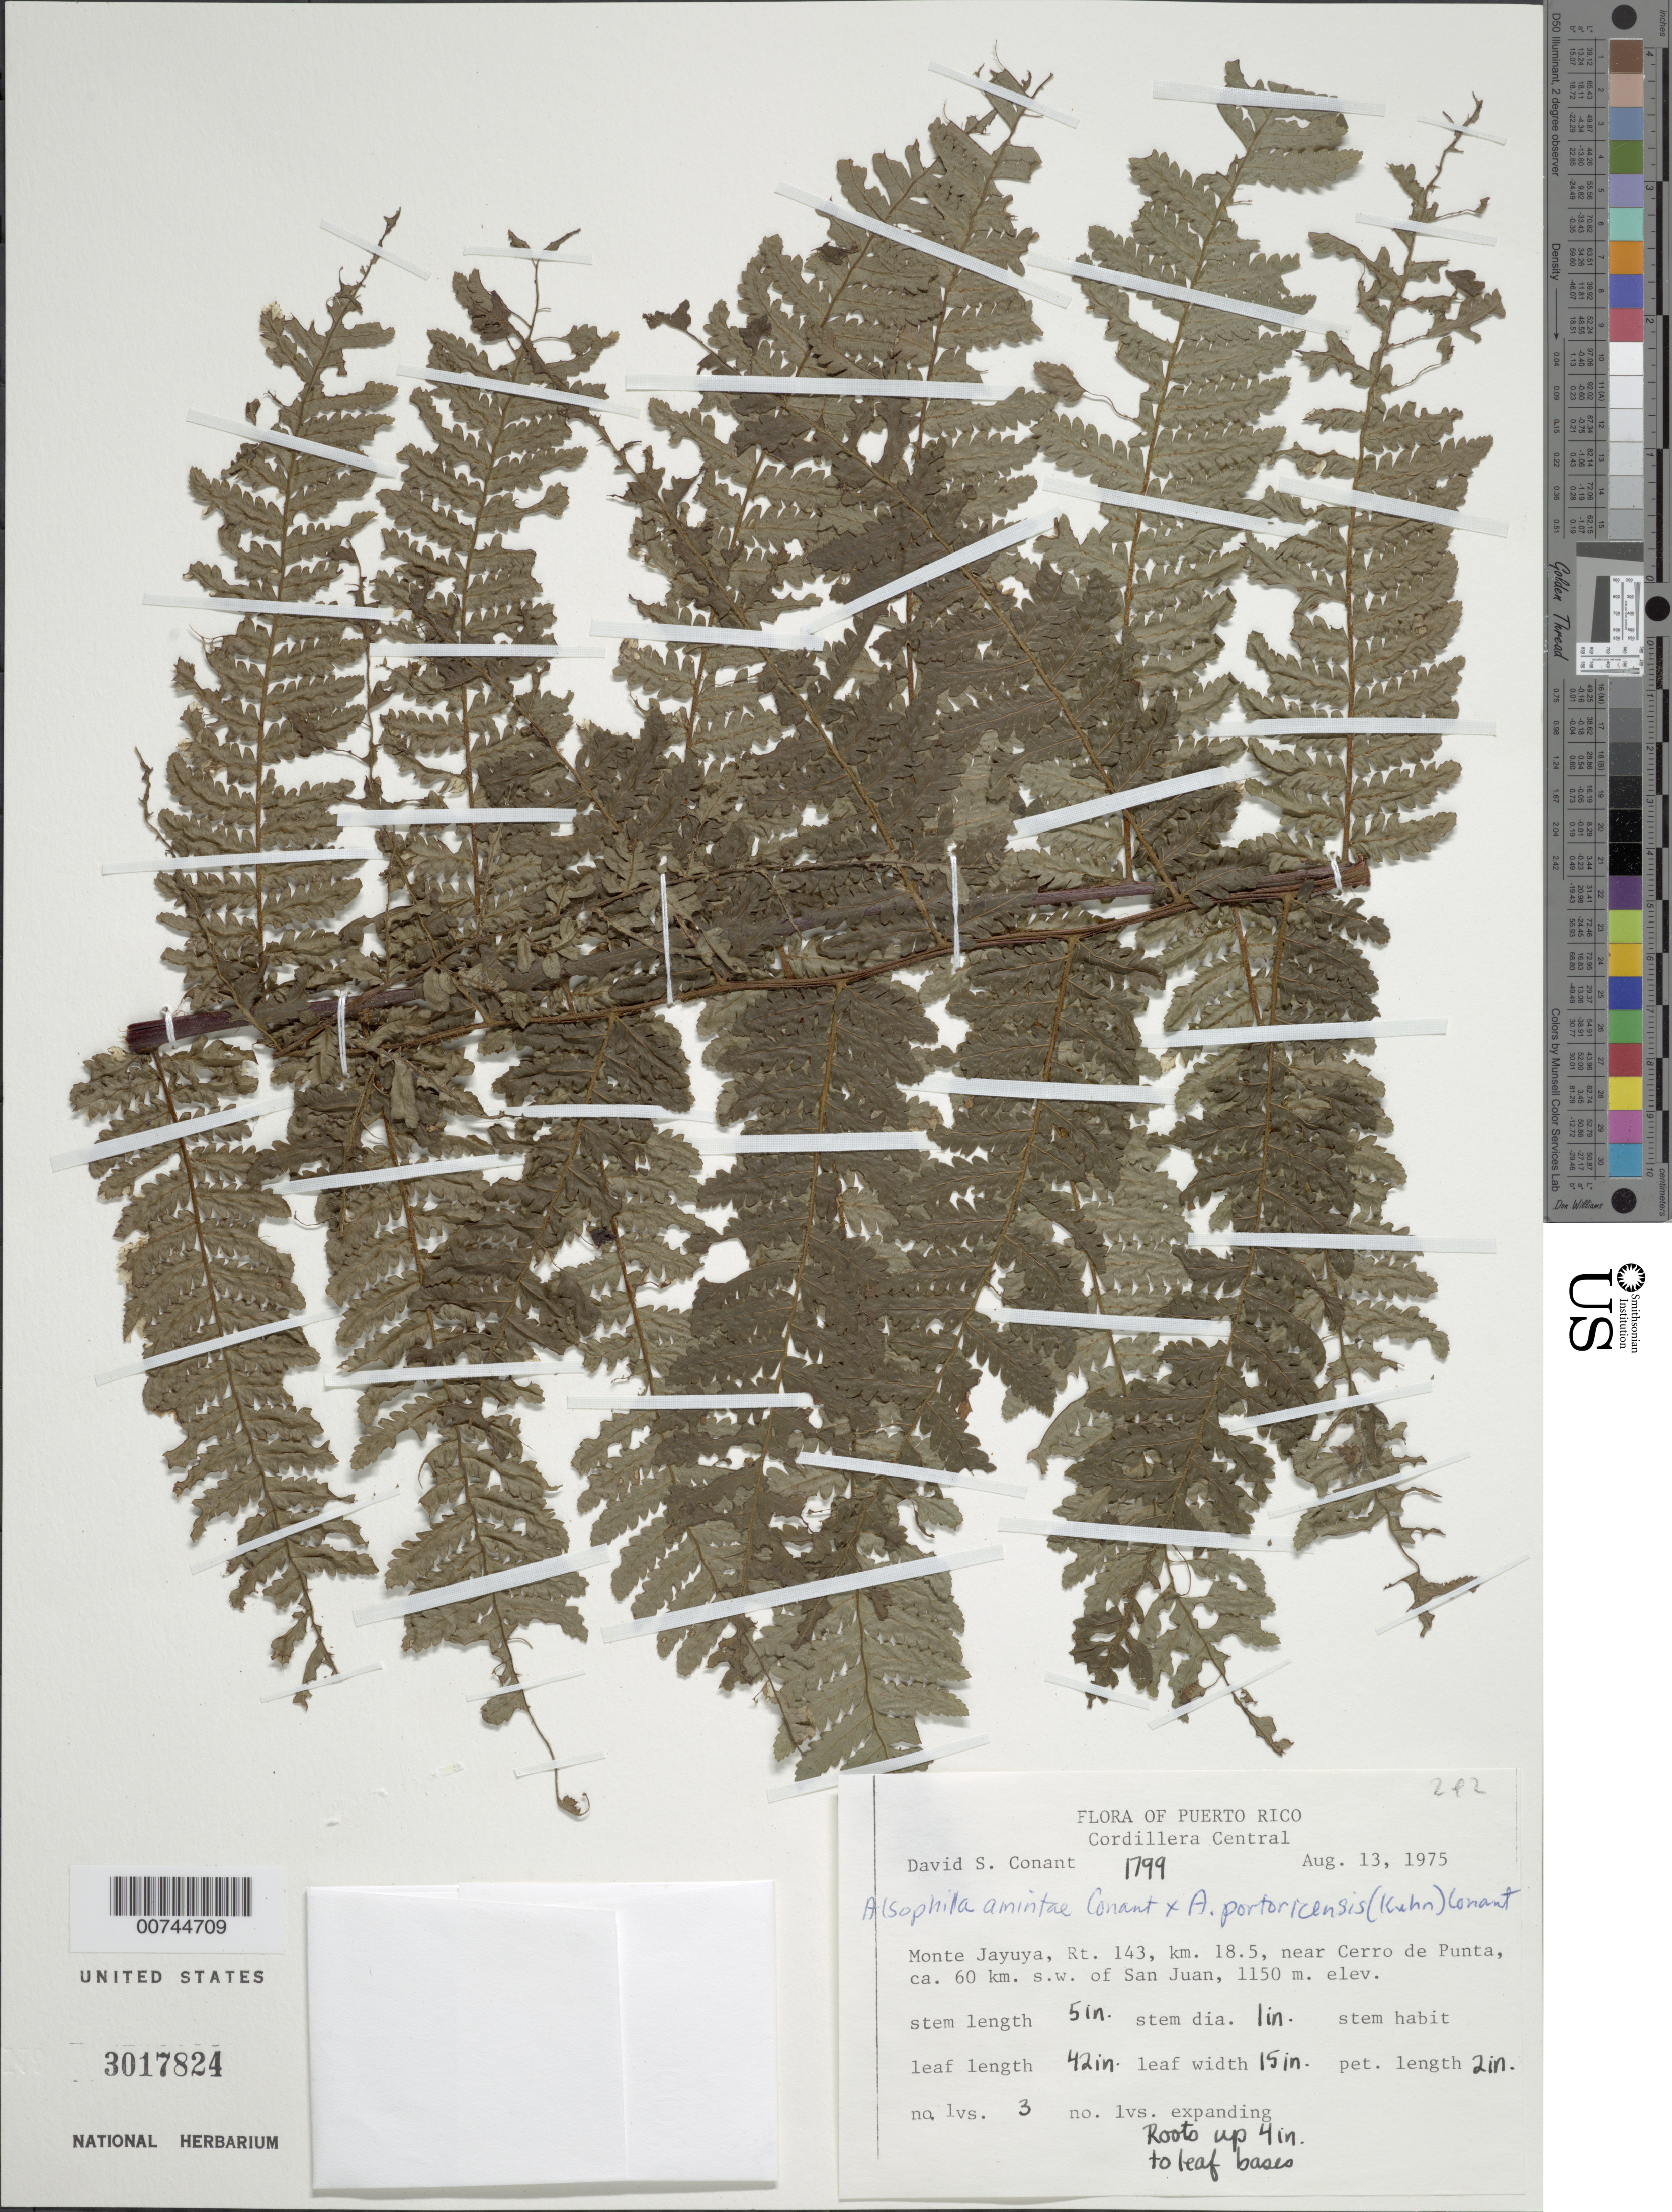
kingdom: Plantae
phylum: Tracheophyta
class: Polypodiopsida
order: Cyatheales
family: Cyatheaceae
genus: Alsophila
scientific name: Alsophila minor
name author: (D.C. Eaton) R.M. Tryon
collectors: D. S. Conant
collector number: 1799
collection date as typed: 13 Aug 1975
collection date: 1975-08-13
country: Puerto Rico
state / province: Jayuya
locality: Cordillera Central, Monte Jayuya, Rt. 143, km 18.5, near Cerro de Punta, ca. 60 km SW of San Juan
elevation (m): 1150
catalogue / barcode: US 3017824